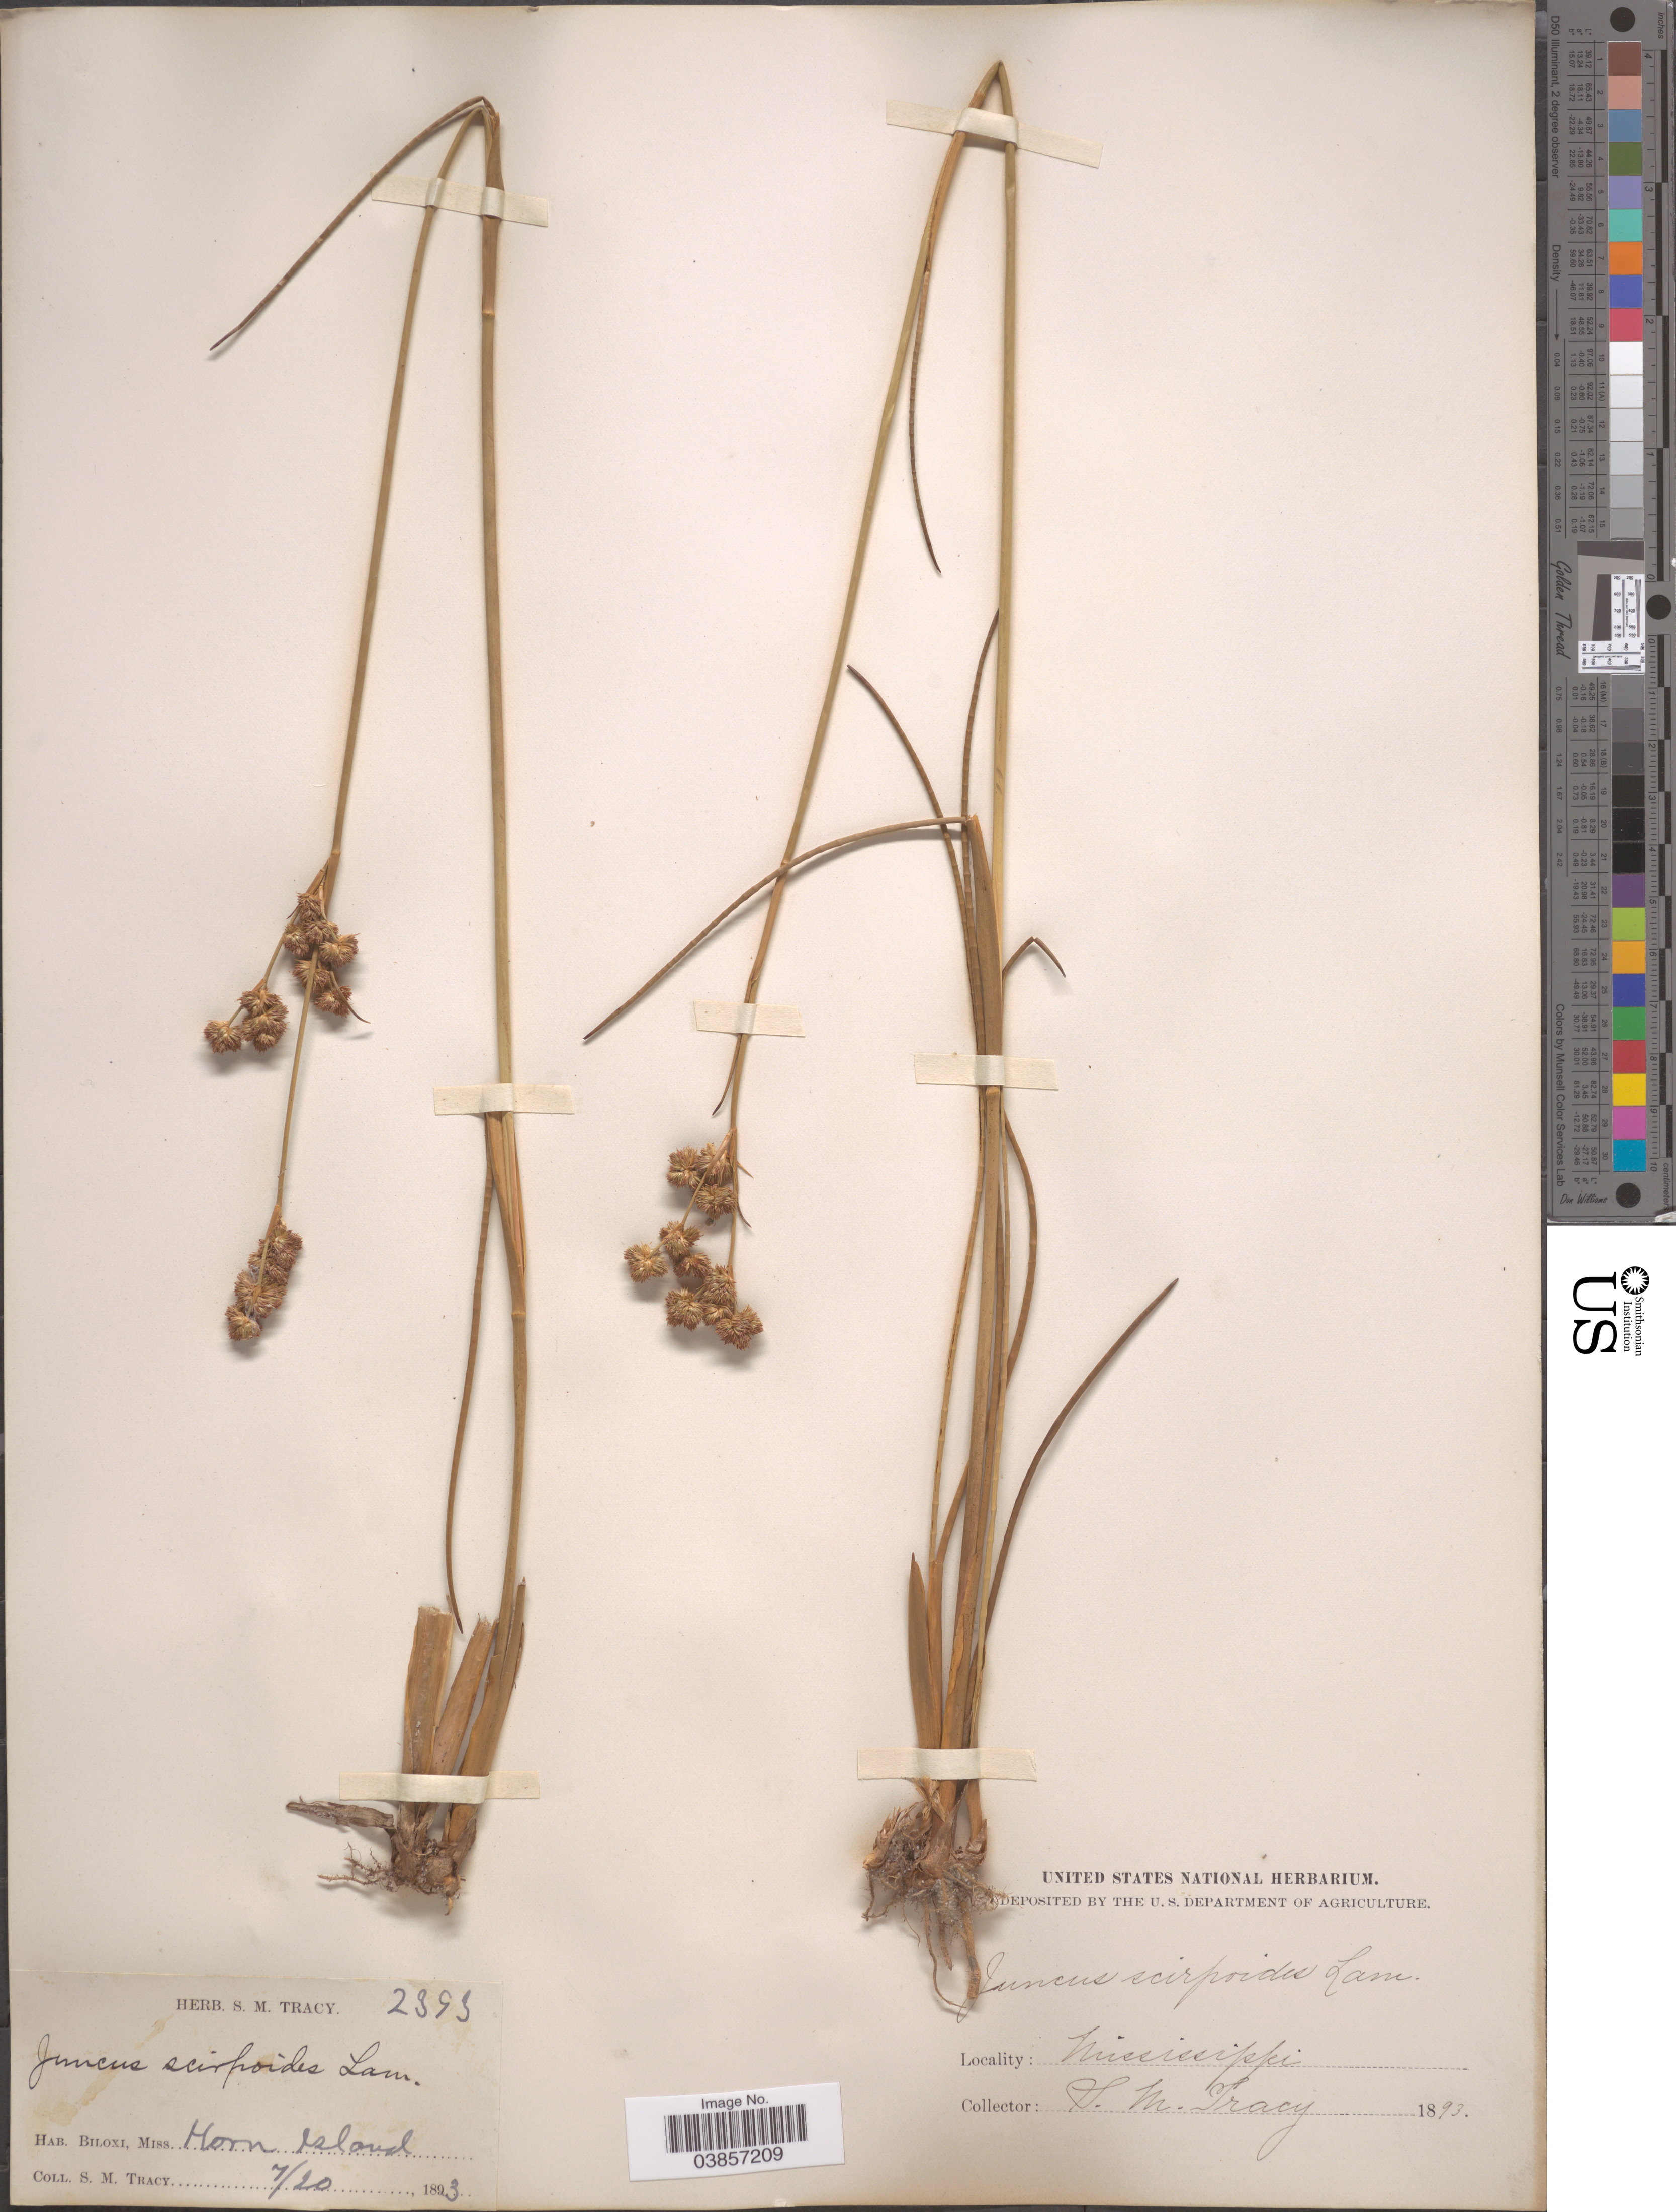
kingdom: Plantae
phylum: Tracheophyta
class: Liliopsida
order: Poales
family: Juncaceae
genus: Juncus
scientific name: Juncus scirpoides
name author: Lam.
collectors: S. M. Tracy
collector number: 2393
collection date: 1893-07-20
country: United States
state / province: Mississippi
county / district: Harrison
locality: Biloxi, Horn Island.